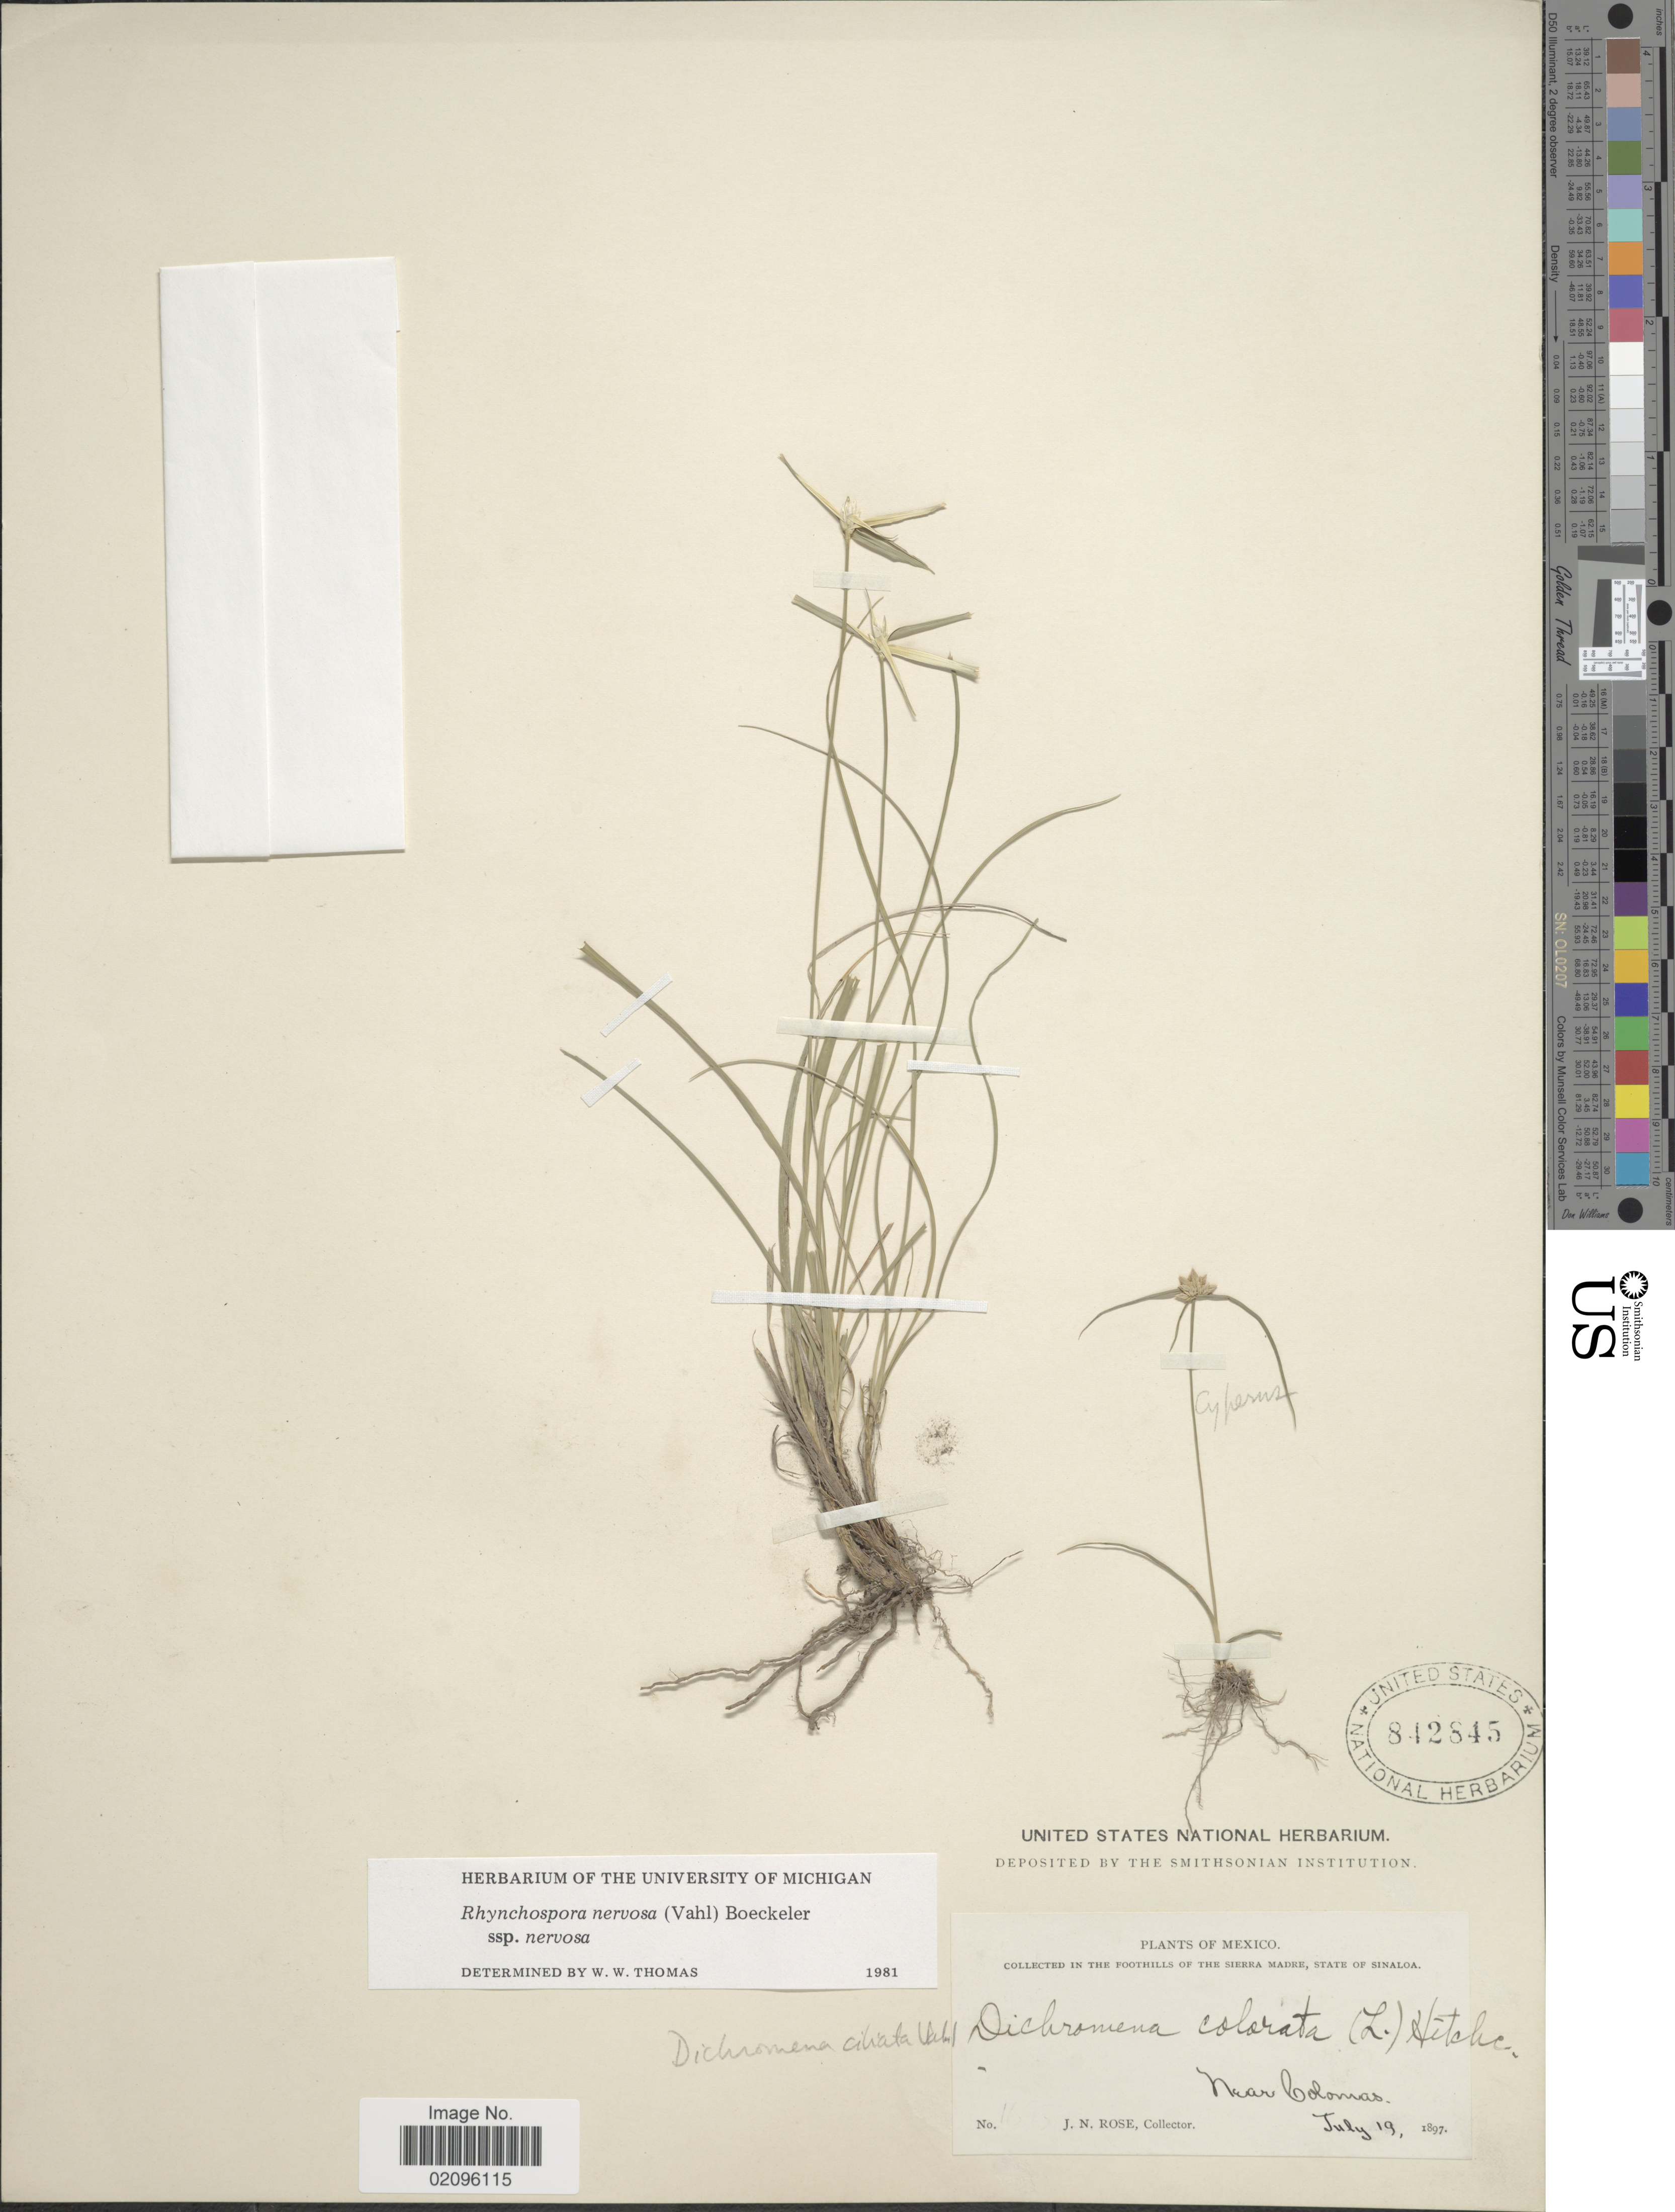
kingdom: Plantae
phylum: Tracheophyta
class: Liliopsida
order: Poales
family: Cyperaceae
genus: Rhynchospora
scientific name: Rhynchospora nervosa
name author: (Vahl) Boeckeler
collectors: J. N. Rose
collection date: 1897-07-19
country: Mexico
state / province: Sinaloa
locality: In the foothills of the Sierra Madre, near Colonas.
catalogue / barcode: US 842845